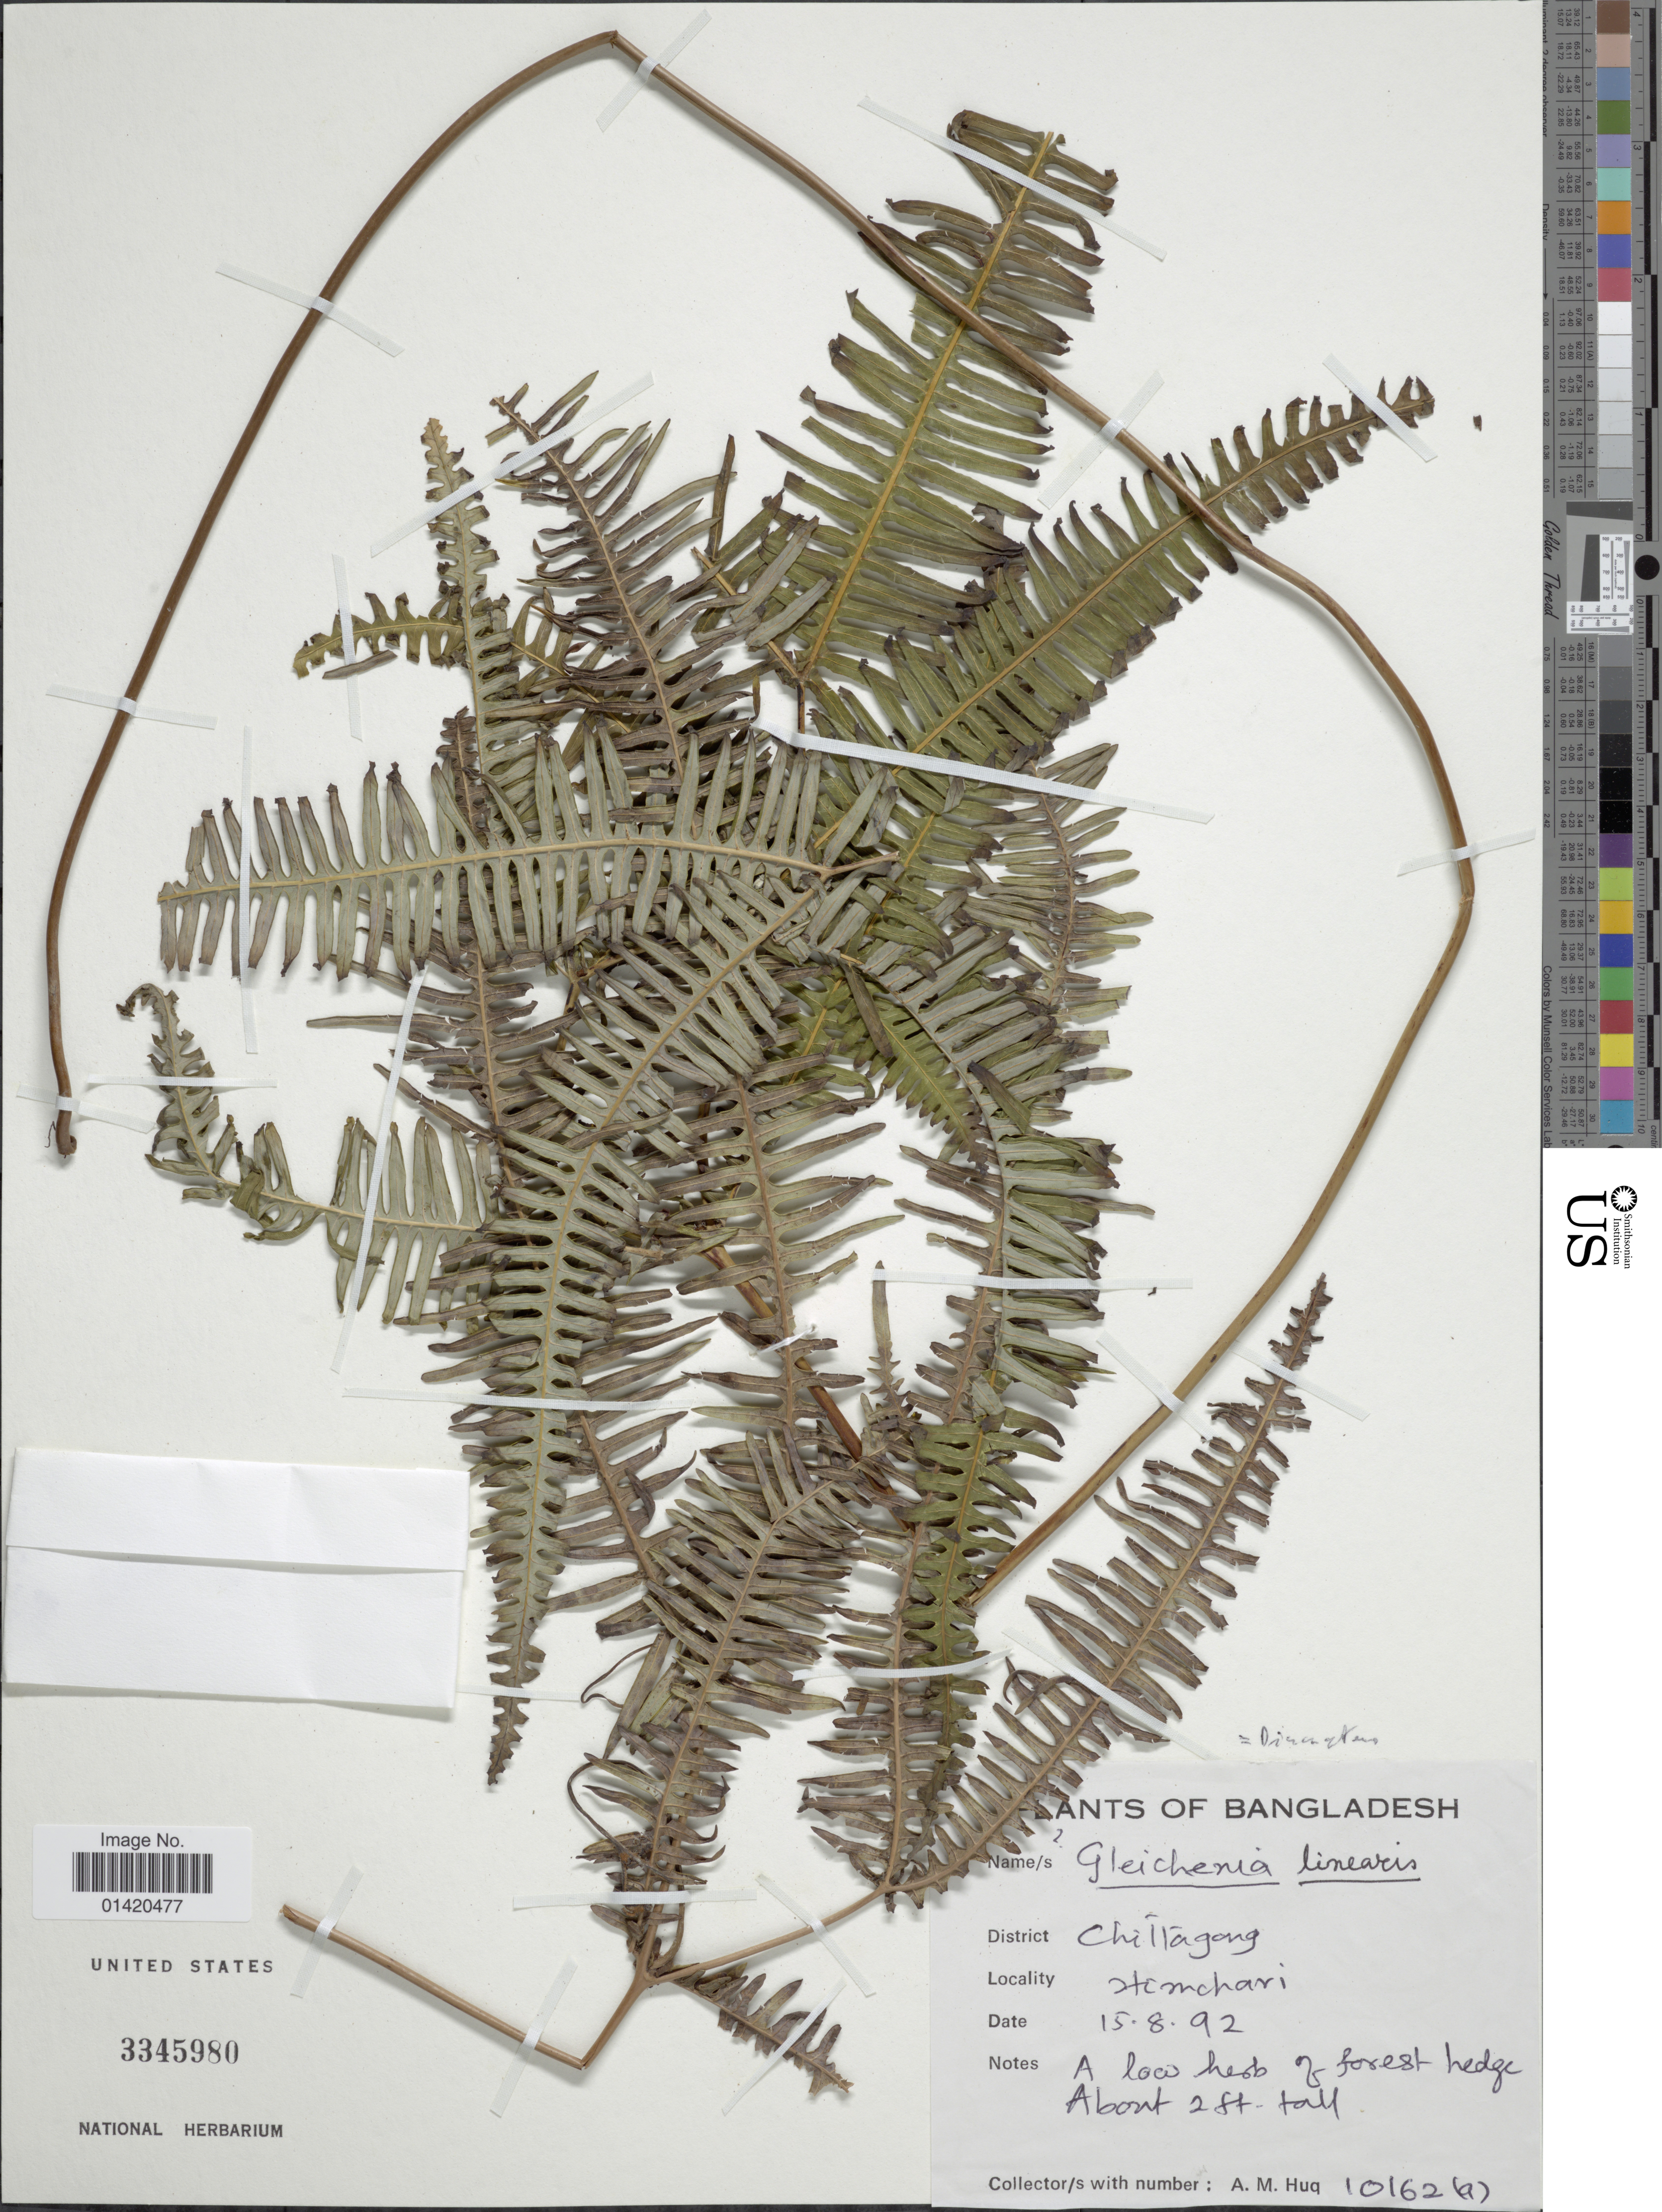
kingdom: Plantae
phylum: Tracheophyta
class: Polypodiopsida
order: Gleicheniales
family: Gleicheniaceae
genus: Dicranopteris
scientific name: Dicranopteris linearis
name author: (Burm. f.) Underw.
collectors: A. M. Huq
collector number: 10161 (a)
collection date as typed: Transcribed d/m/y: 15/8/92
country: Bangladesh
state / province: Chittagong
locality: District Chittagong, Homchari [interpreted]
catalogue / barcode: US 3345980